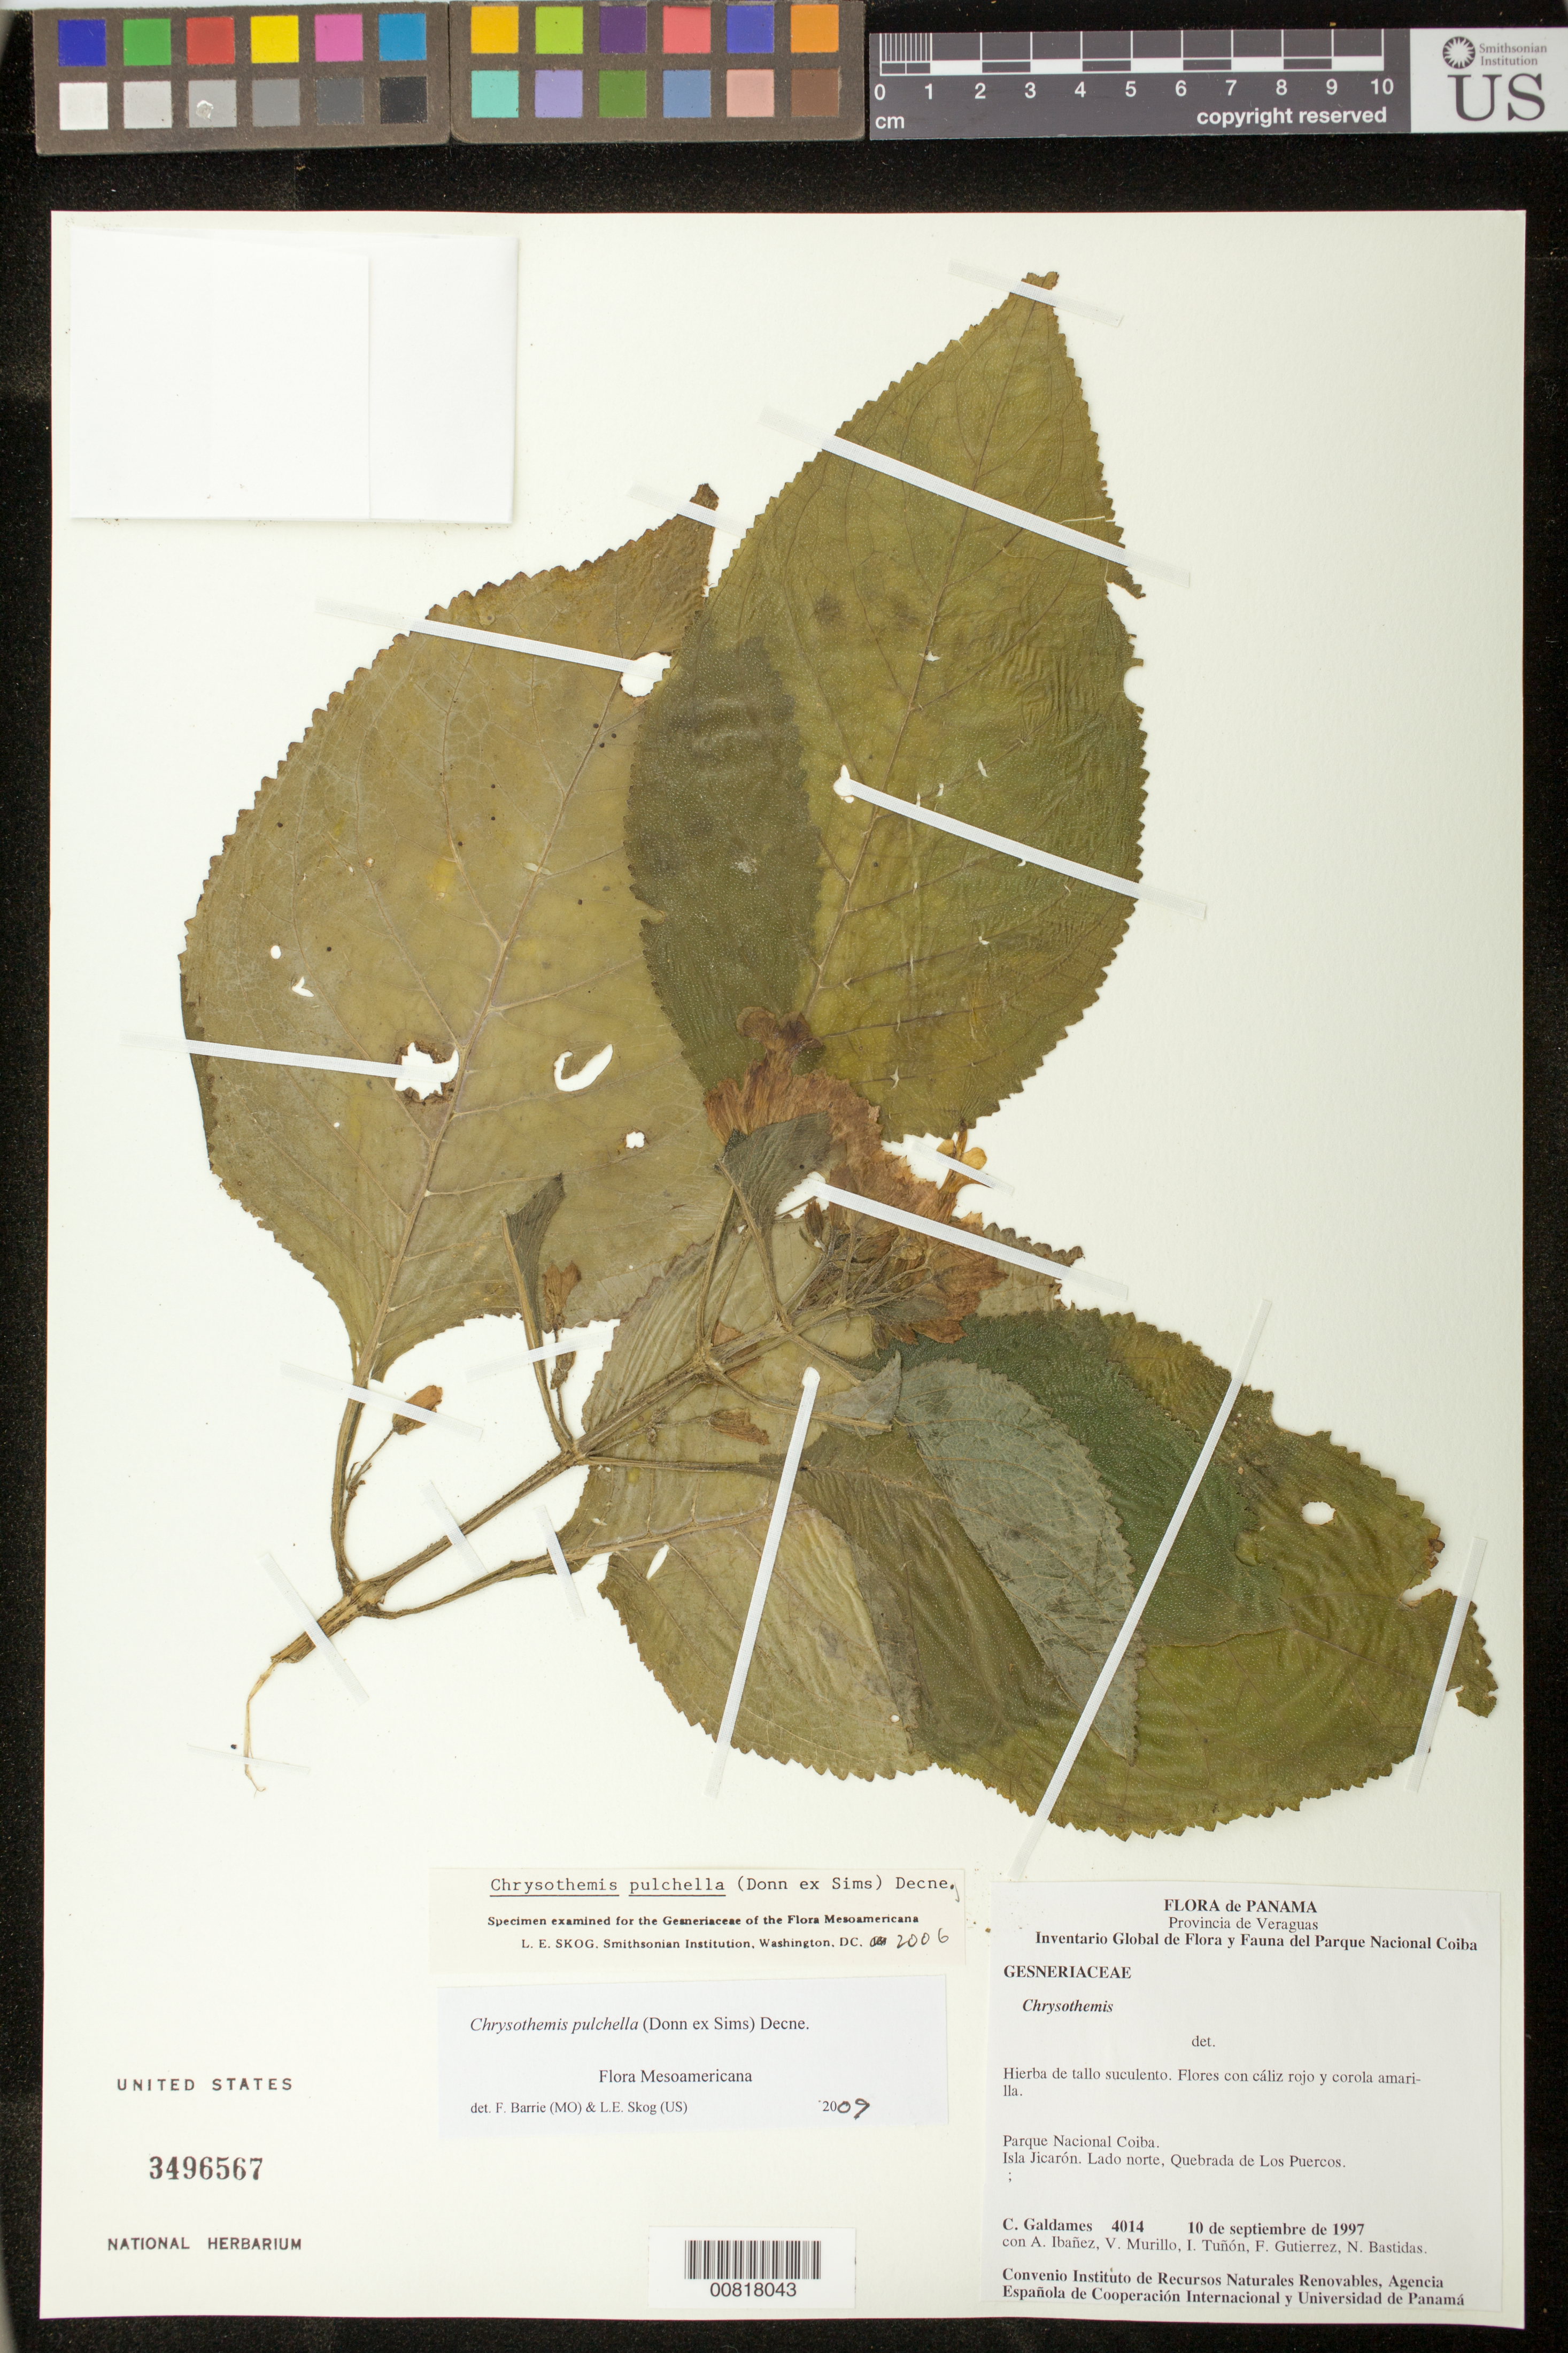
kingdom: Plantae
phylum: Tracheophyta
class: Magnoliopsida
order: Lamiales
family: Gesneriaceae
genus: Chrysothemis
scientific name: Chrysothemis pulchella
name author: (Donn ex Sims) Decne.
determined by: Skog, Laurence E.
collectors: C. Galdames & et al.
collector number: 4014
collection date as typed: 10 Sep 1997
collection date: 1997-09-10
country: Panama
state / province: Veraguas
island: Jicarón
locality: Parque Nacional Coiba, Isla Jicarón, Quebrada de Los Puercos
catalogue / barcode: US 3496567